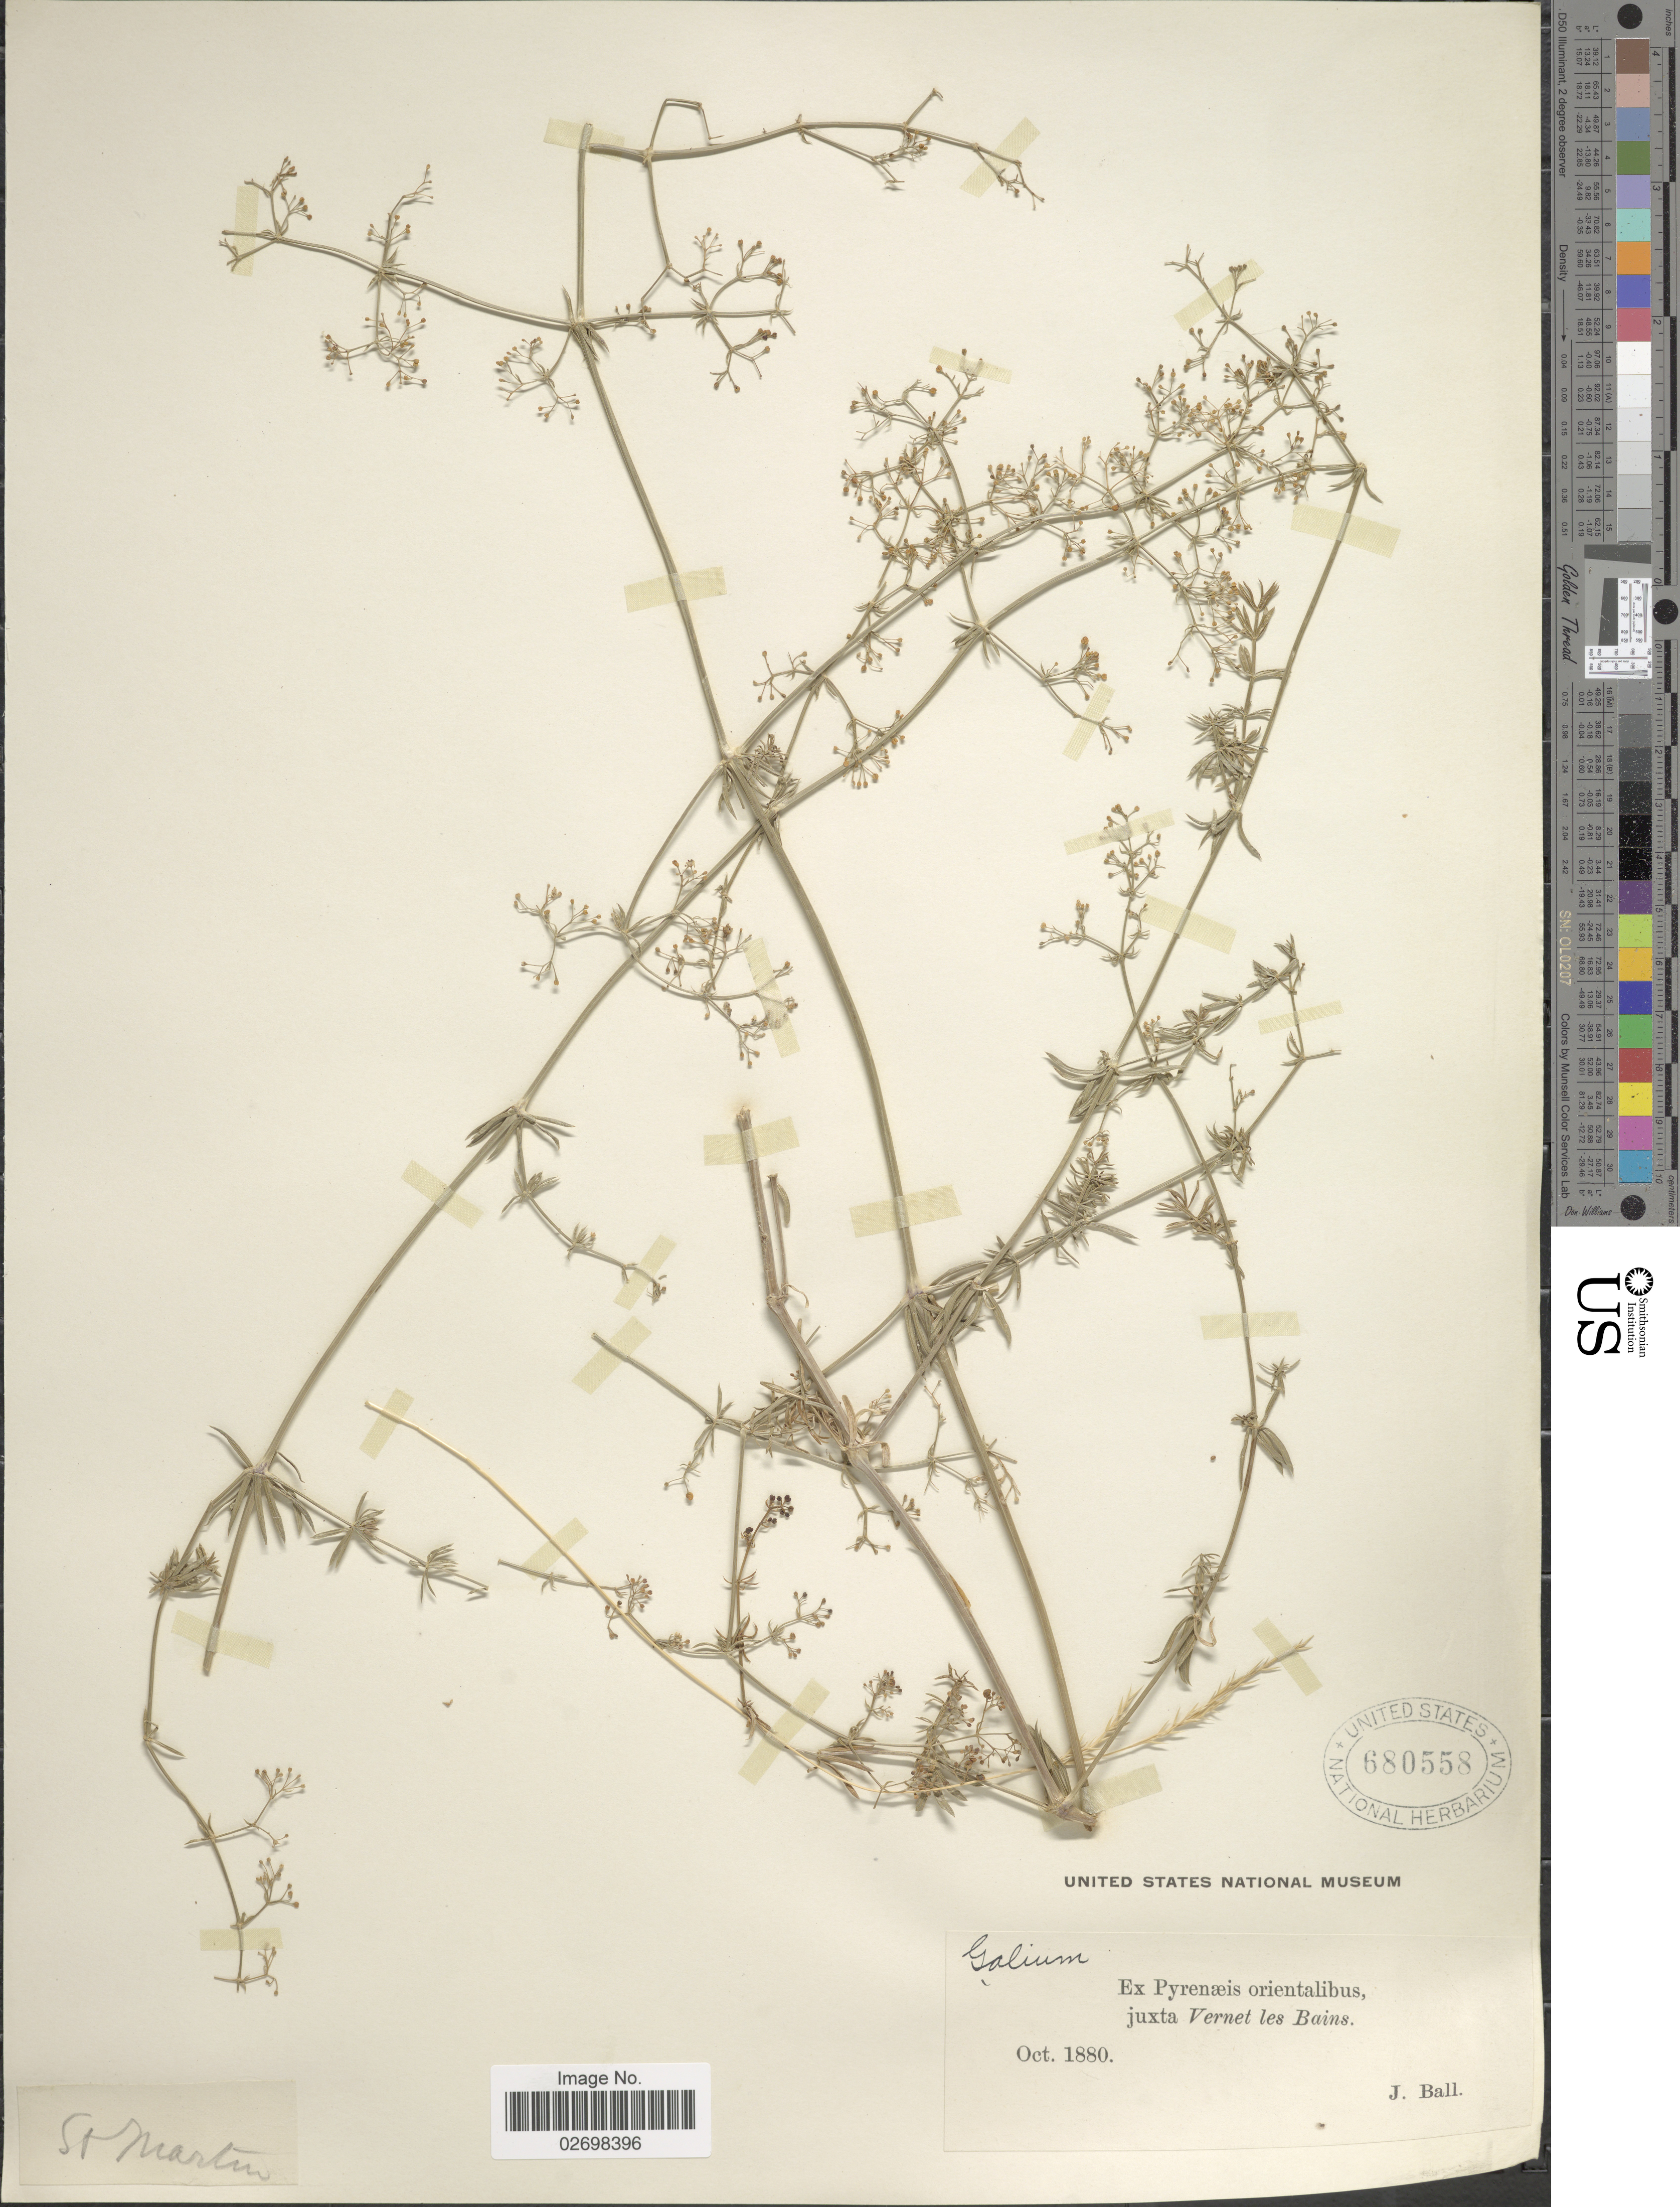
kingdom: Plantae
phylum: Tracheophyta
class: Magnoliopsida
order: Gentianales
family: Rubiaceae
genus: Galium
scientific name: Galium sp.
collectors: J. Ball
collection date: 1880-10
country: France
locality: Pyrenæis orientalibus, juxta Vernet les Bains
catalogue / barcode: US 680558